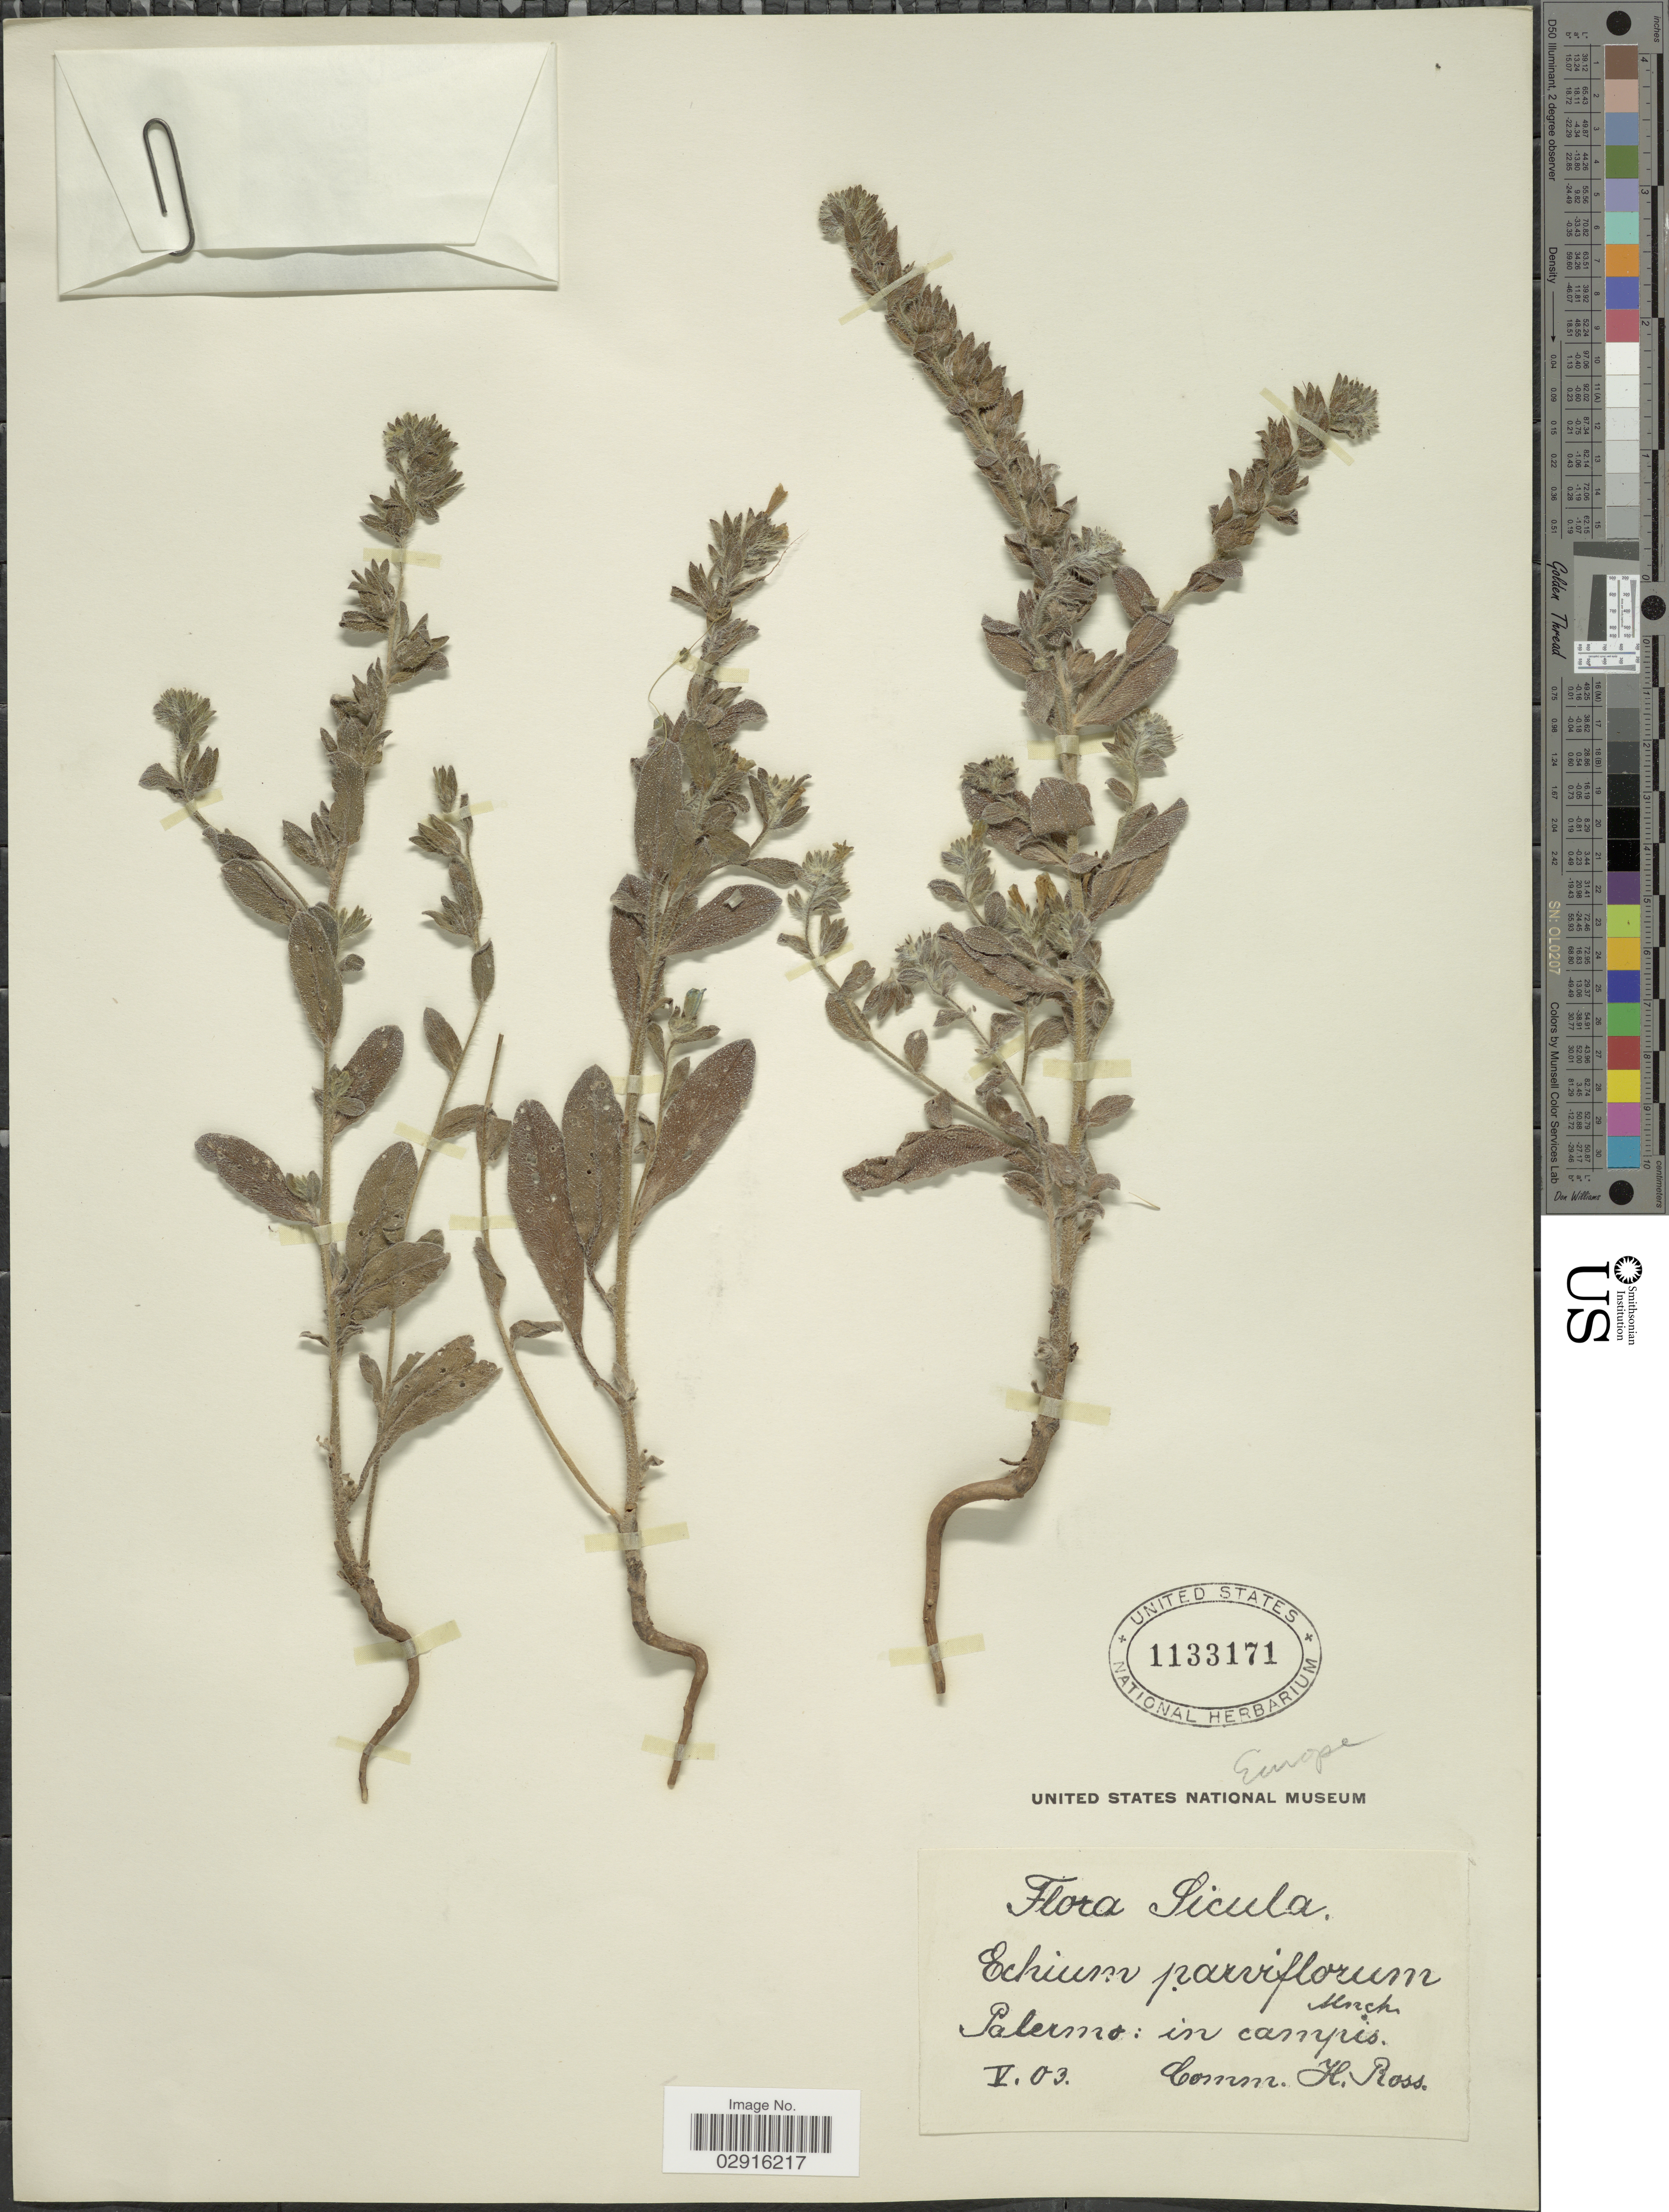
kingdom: Plantae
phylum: Tracheophyta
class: Magnoliopsida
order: Boraginales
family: Boraginaceae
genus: Echium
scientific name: Echium parviflorum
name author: Moench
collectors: H. Ross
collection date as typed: Transcribed d/m/y: /5/3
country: Italy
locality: Sicula. Palermo: in campis.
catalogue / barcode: US 1133171